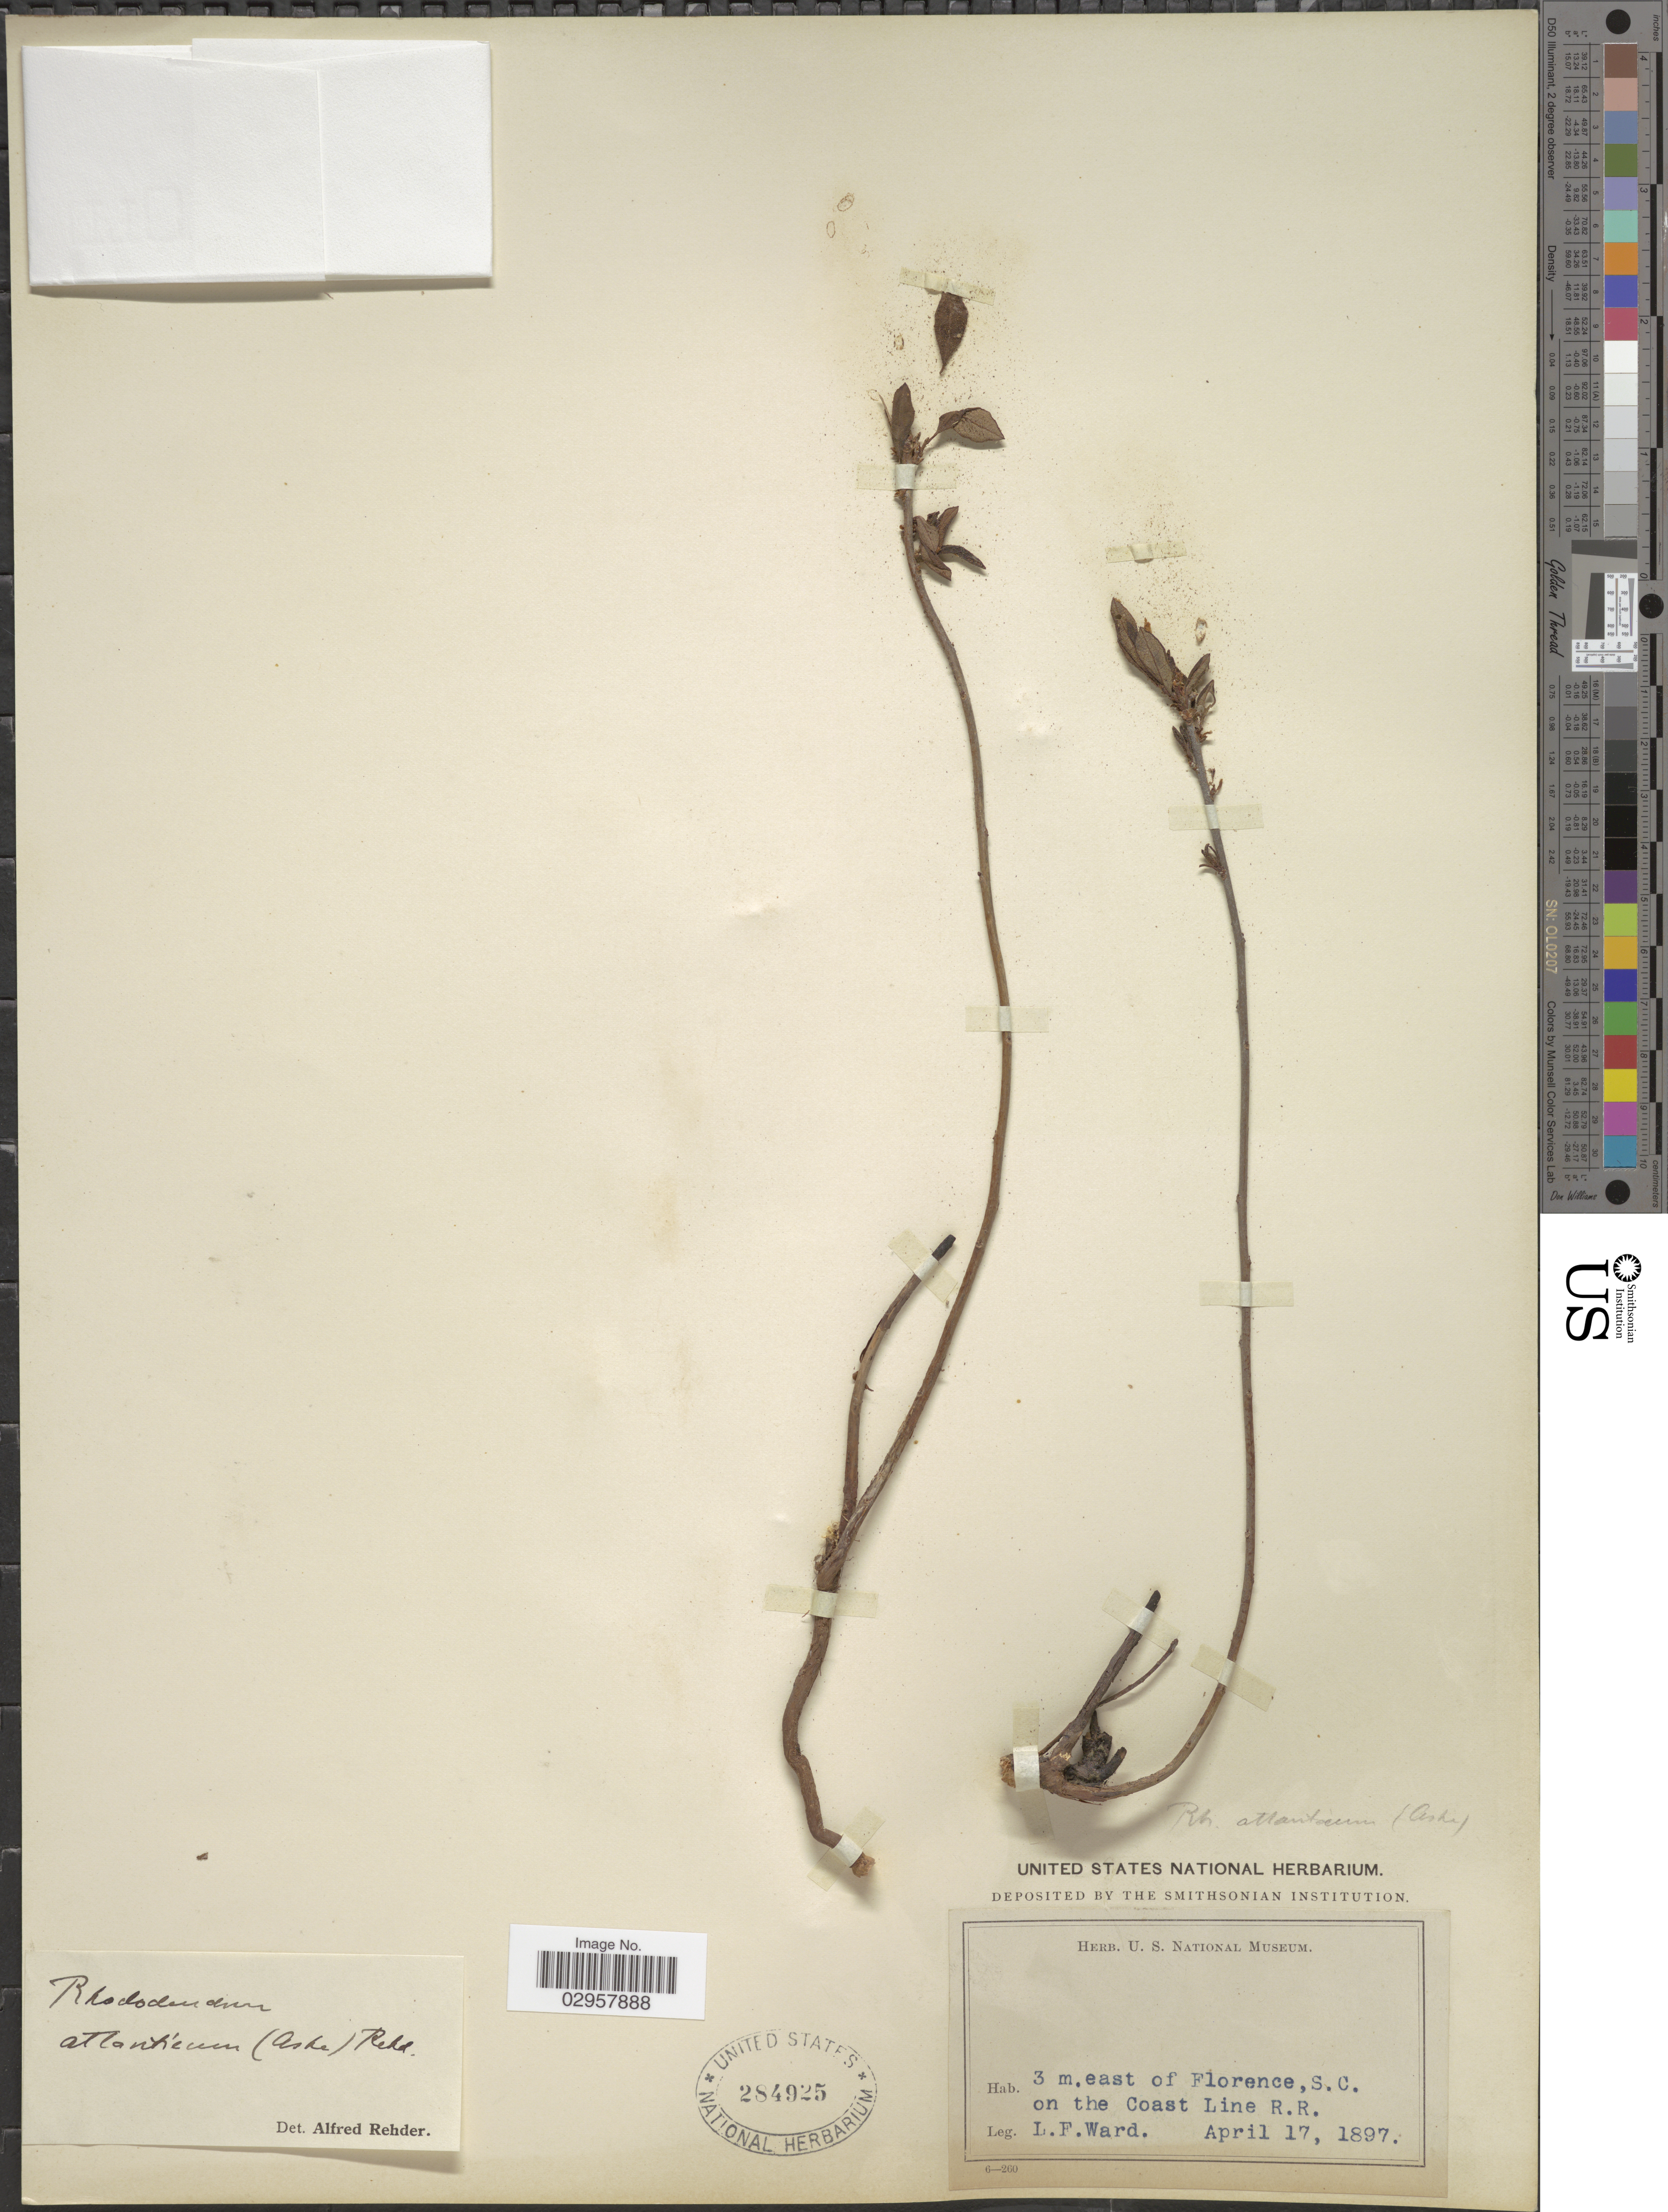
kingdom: Plantae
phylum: Tracheophyta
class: Magnoliopsida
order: Ericales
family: Ericaceae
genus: Rhododendron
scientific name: Rhododendron atlanticum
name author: (Ashe) Rehder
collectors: L. Ward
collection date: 1897-04-17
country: United States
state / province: South Carolina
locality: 3 m.east of Florence, on the Coast Line R.R.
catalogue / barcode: US 284925